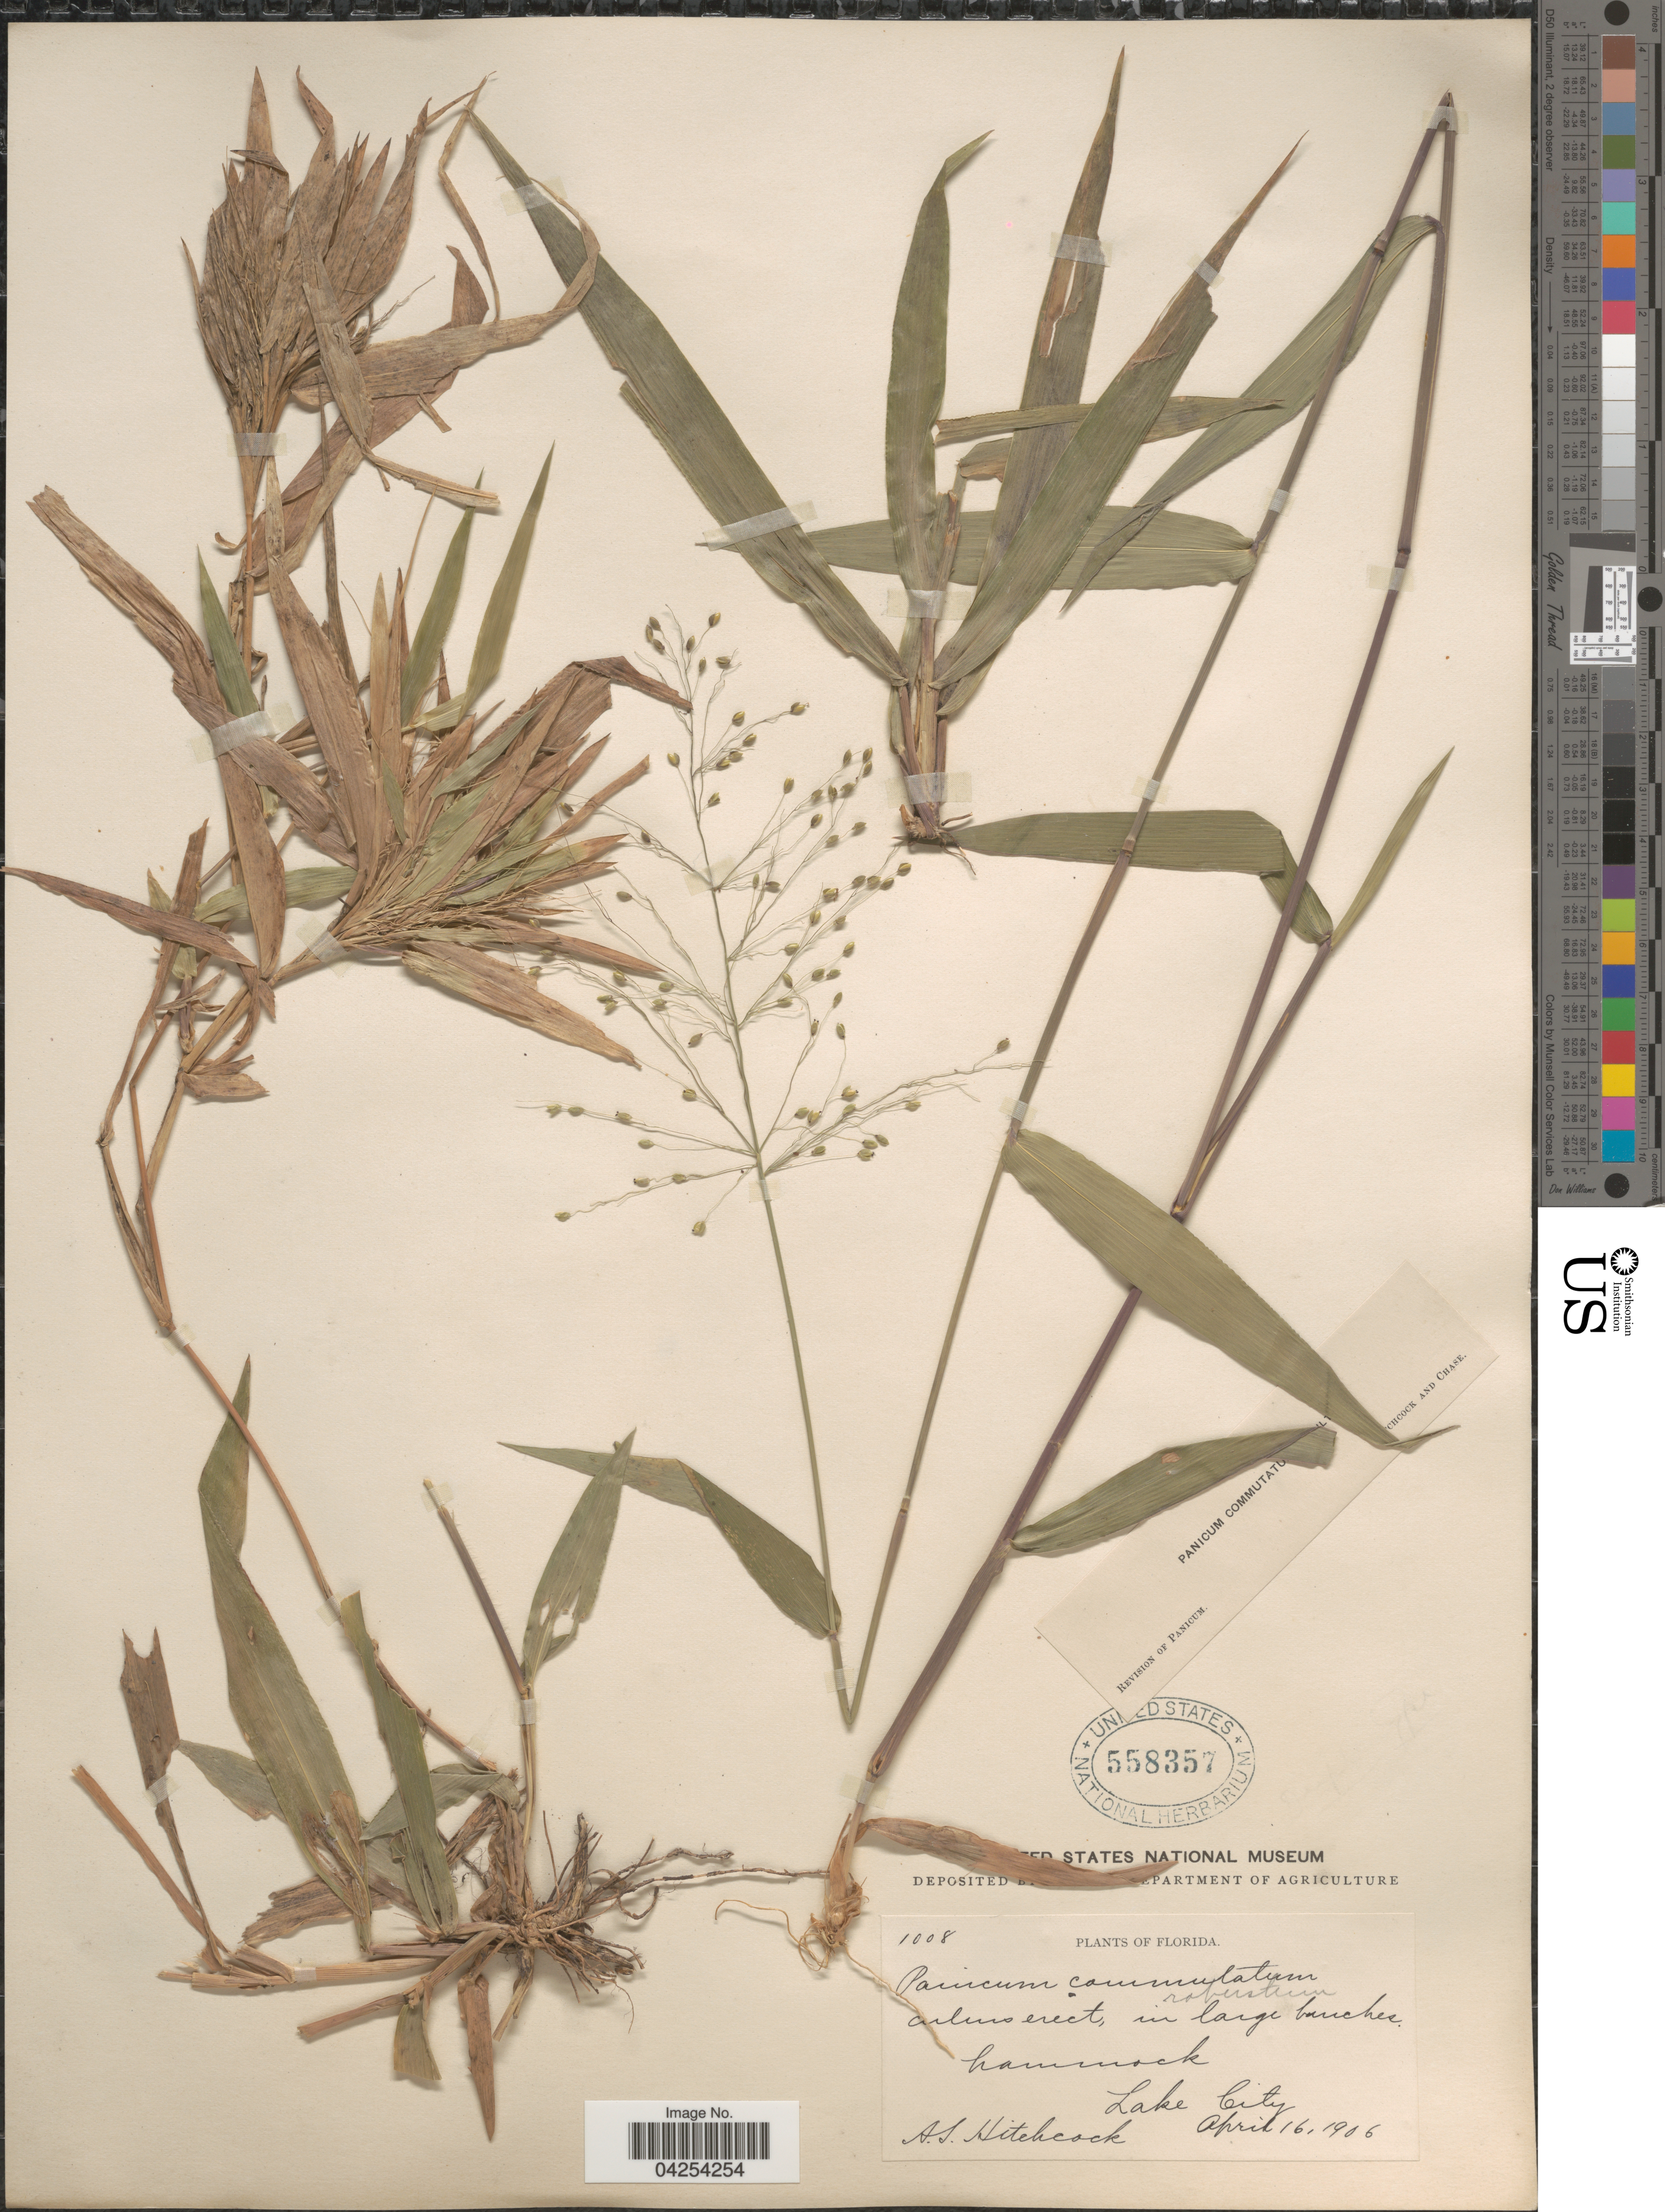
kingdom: Plantae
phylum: Tracheophyta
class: Liliopsida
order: Poales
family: Poaceae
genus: Dichanthelium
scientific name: Dichanthelium commutatum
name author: (Schult.) Gould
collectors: A. S. Hitchcock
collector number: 1008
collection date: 1906-04-16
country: United States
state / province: Florida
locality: Lake City.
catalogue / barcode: US 558357